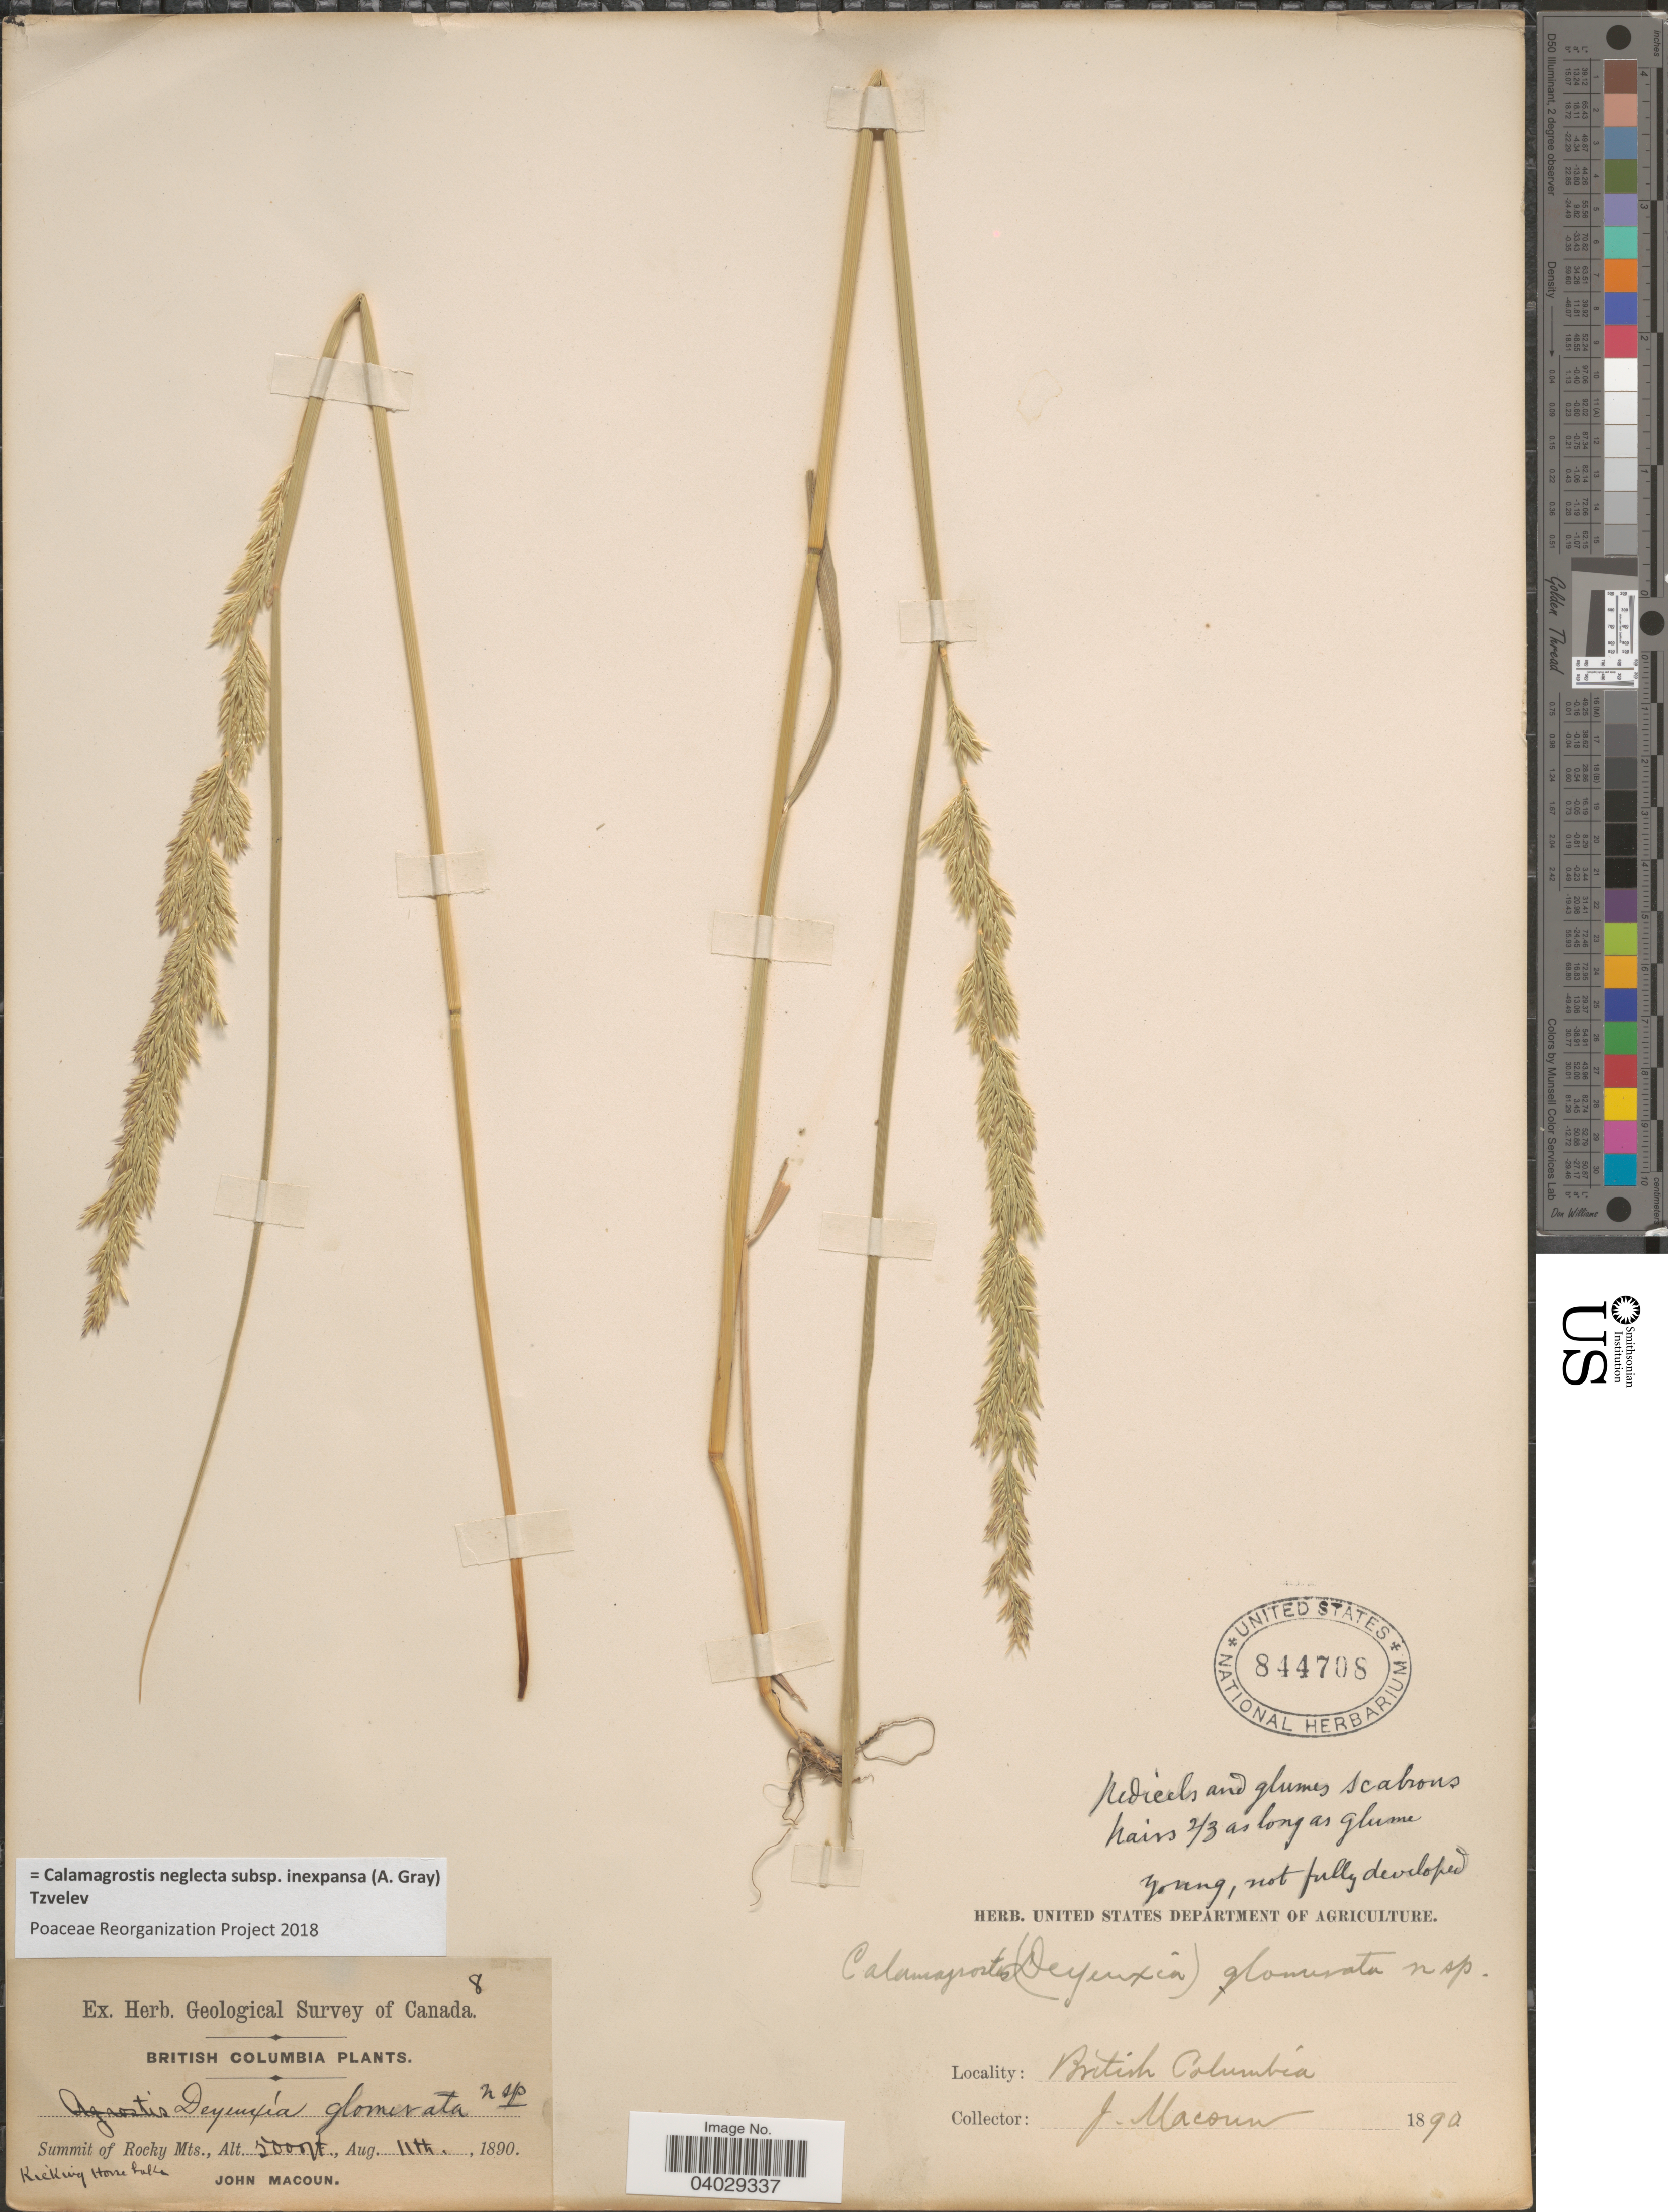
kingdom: Plantae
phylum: Tracheophyta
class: Liliopsida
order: Poales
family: Poaceae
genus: Calamagrostis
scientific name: Calamagrostis neglecta subsp. inexpansa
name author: (A. Gray) Tzvelev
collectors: J. Macoun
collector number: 8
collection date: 1890-08-11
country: Canada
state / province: British Columbia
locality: Summit of Rocky Mts., Kicking Horse Lake.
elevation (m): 1524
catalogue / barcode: US 844708